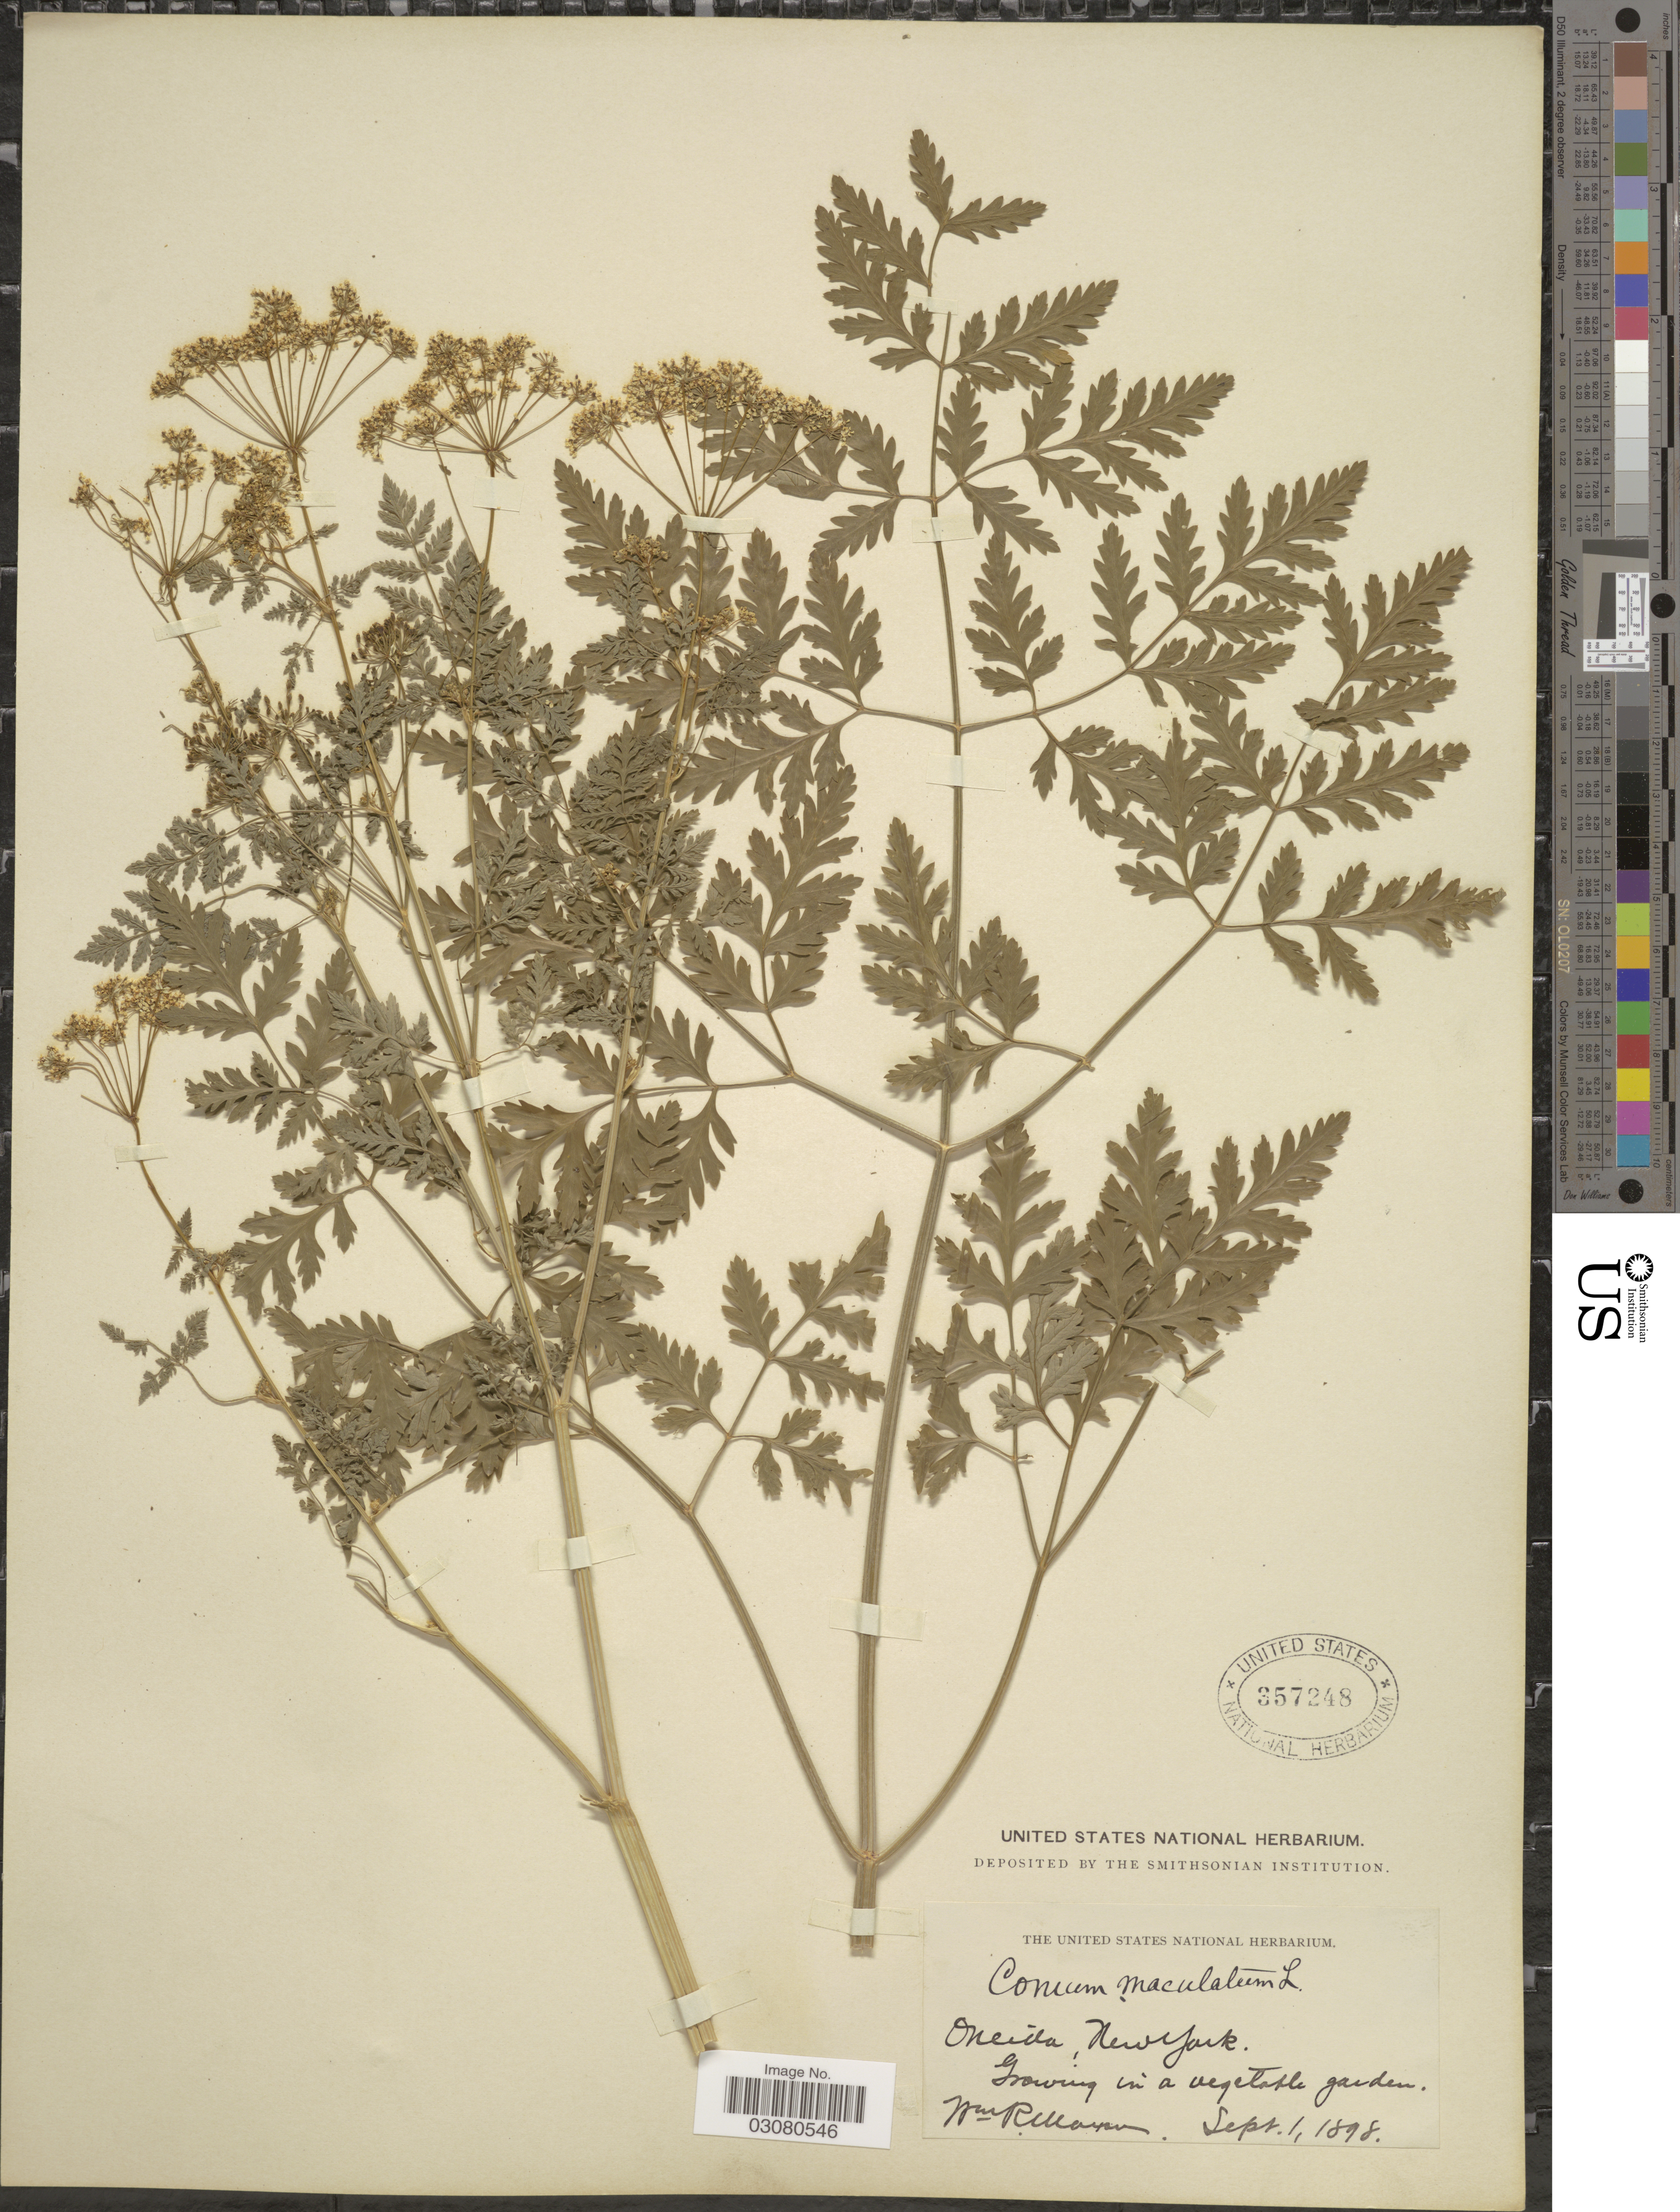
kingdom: Plantae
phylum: Tracheophyta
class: Magnoliopsida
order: Apiales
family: Apiaceae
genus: Conium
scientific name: Conium maculatum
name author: L.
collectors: W. R. Maxon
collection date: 1898-09-01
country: United States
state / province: New York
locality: Oneida. In a vegetable garden.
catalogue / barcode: US 357248